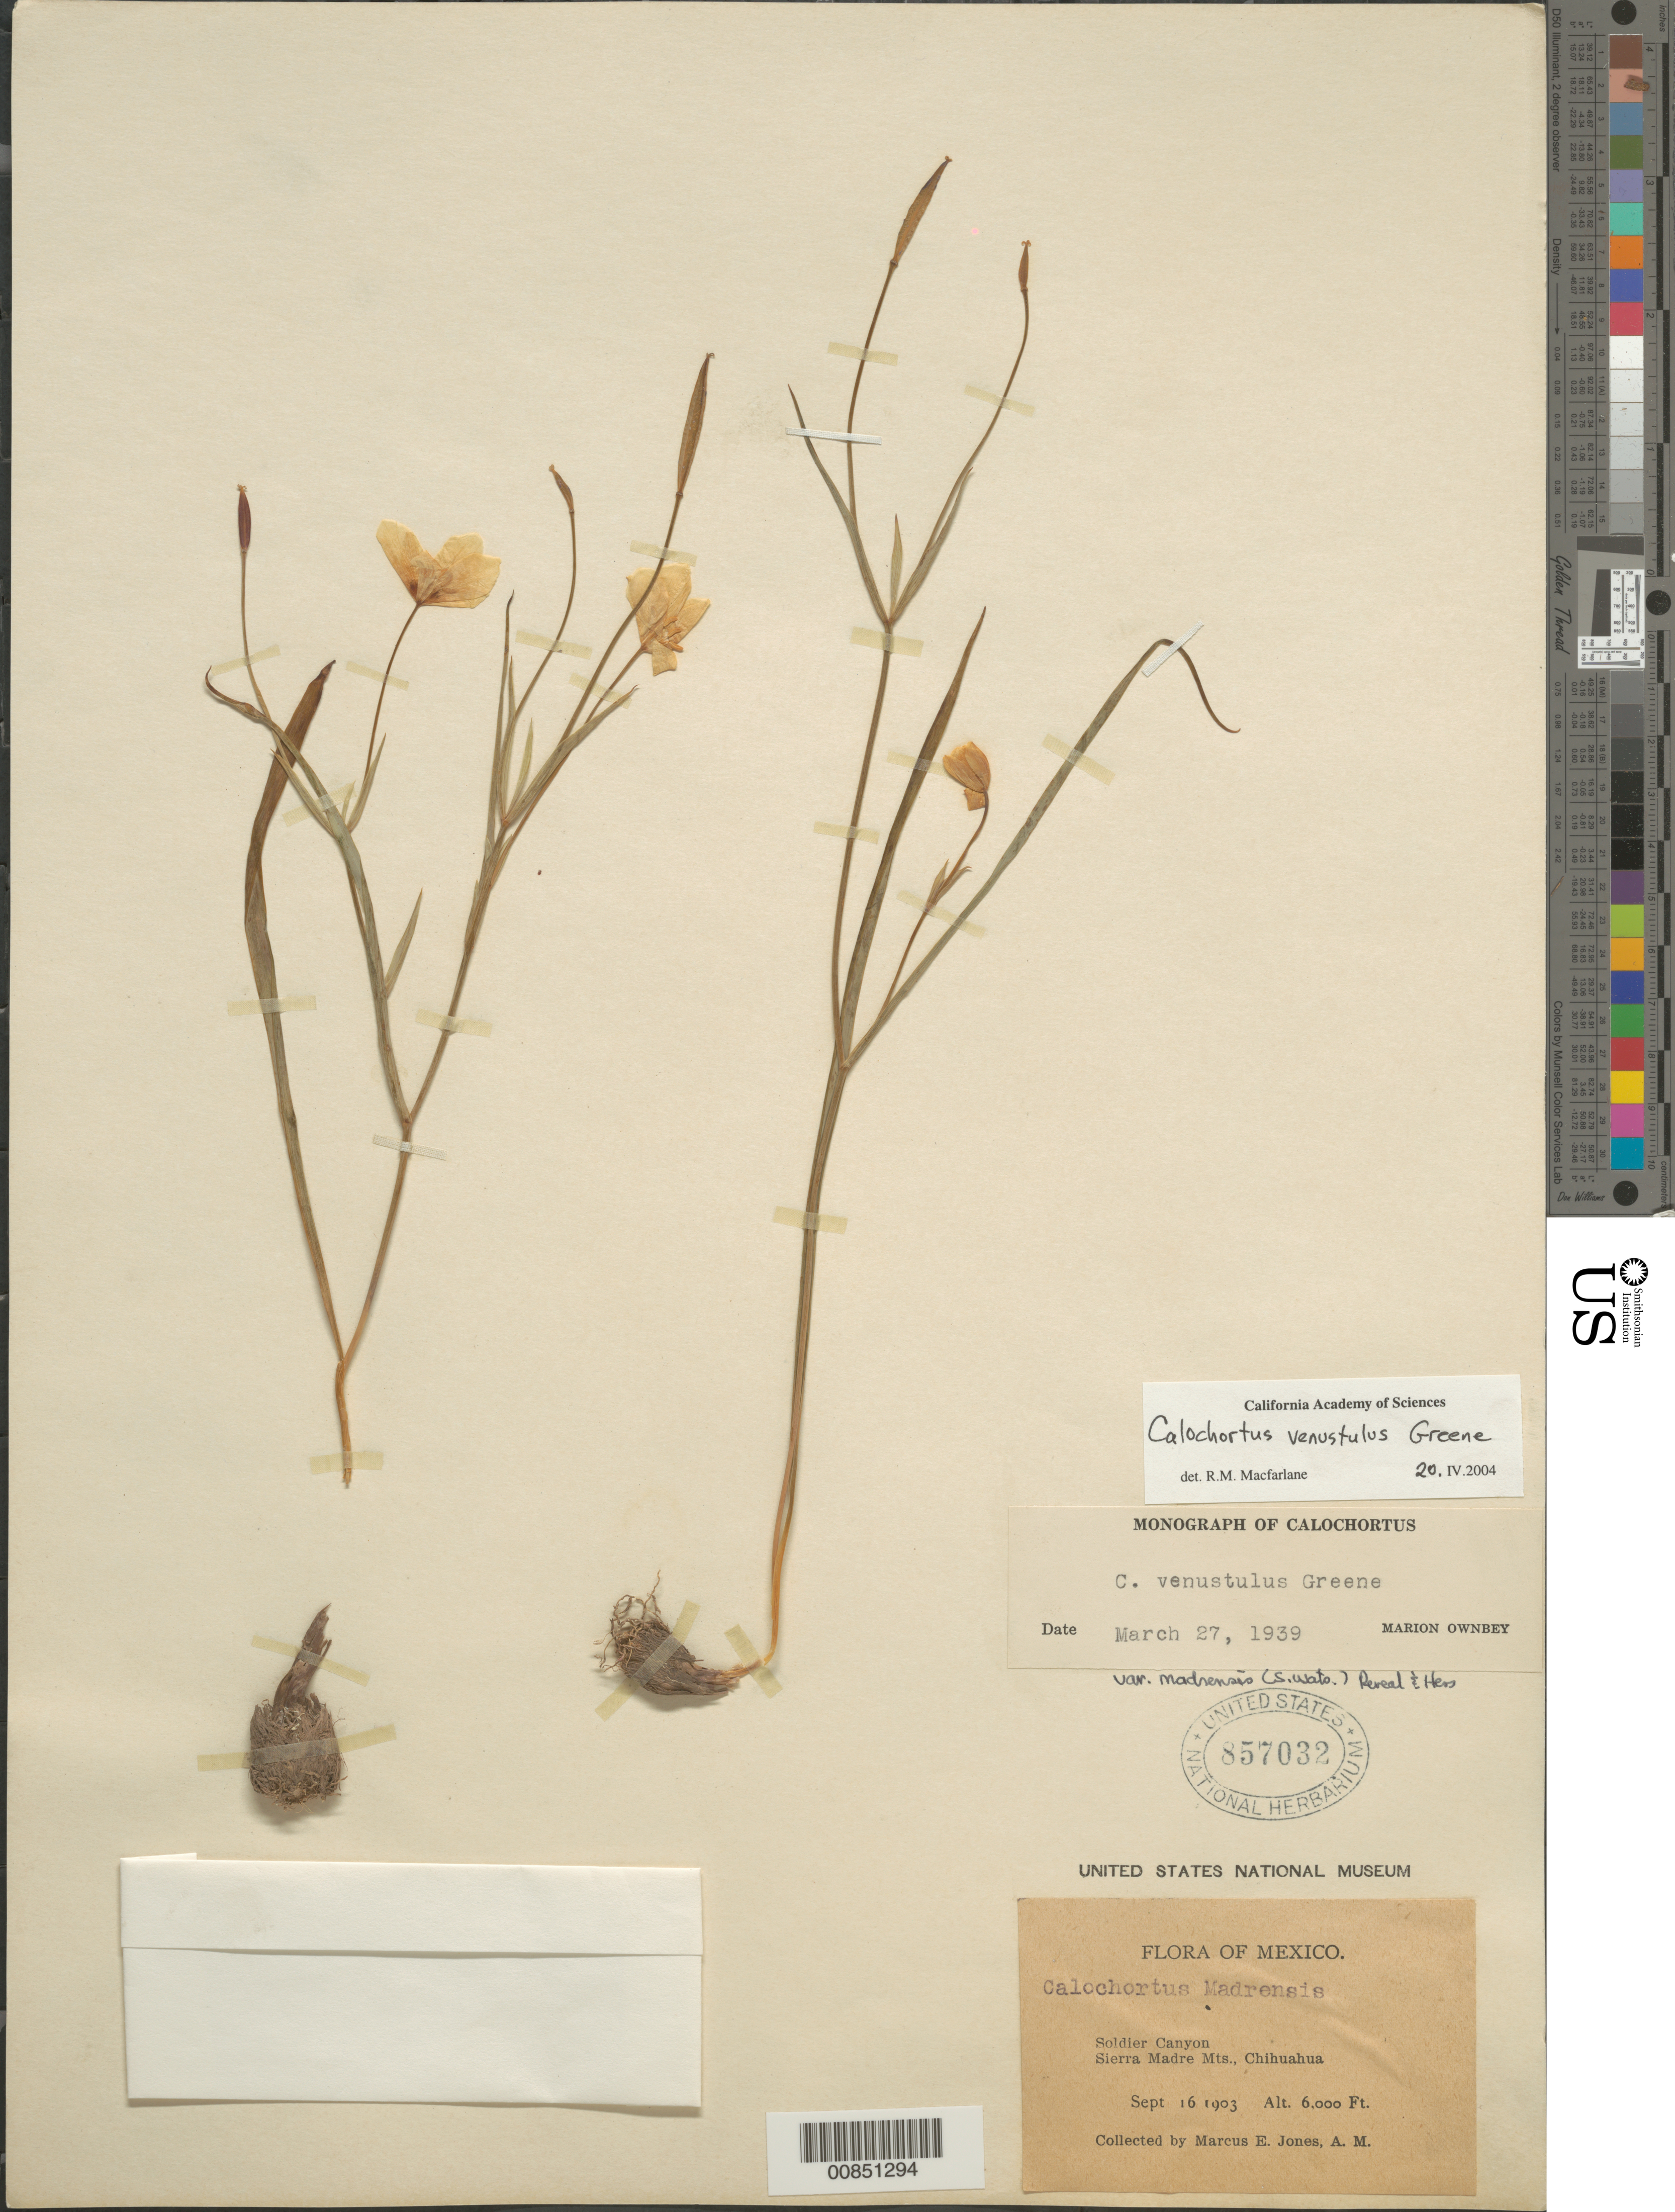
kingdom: Plantae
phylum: Tracheophyta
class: Liliopsida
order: Liliales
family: Liliaceae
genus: Calochortus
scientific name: Calochortus venustulus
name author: Greene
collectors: M. E. Jones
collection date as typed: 16 Sep 1903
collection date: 1903-09-16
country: Mexico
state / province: Chihuahua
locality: Soldier Canyon, Sierra Madre Mts., Chihuahua.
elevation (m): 1829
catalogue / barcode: US 857032